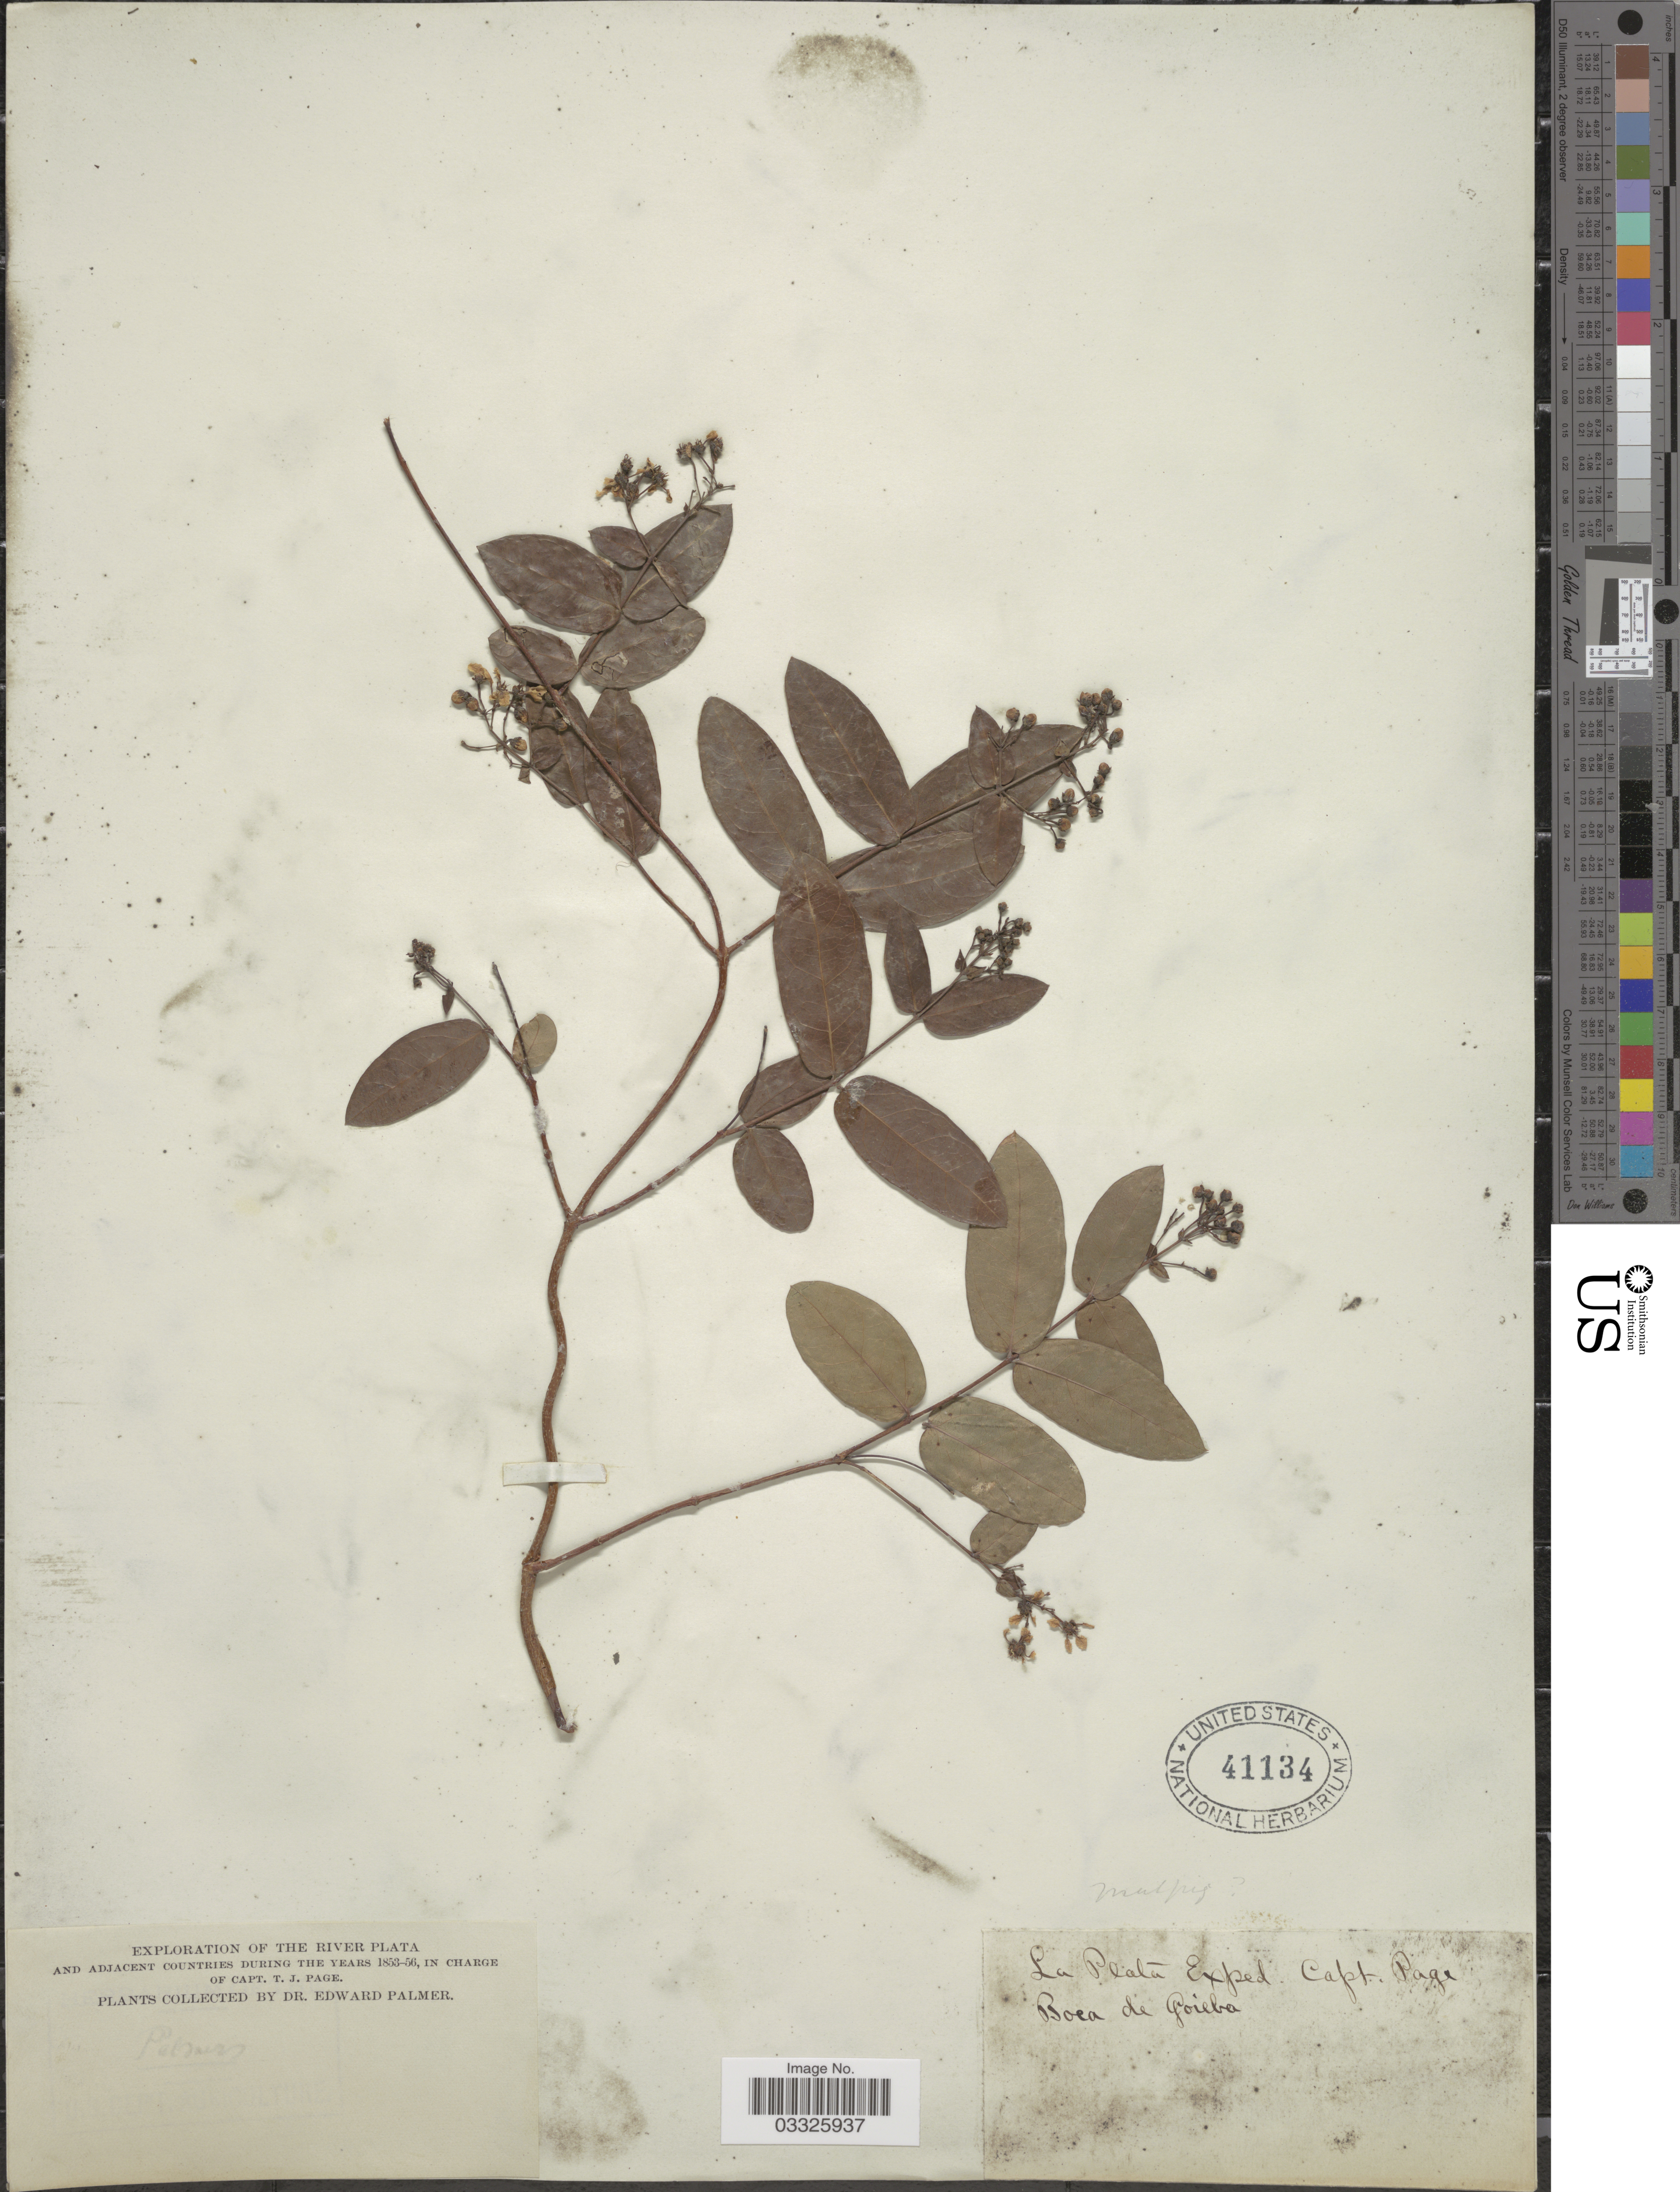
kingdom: Plantae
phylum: Tracheophyta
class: Magnoliopsida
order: Malpighiales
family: Malpighiaceae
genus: Heteropterys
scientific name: Heteropterys hypericifolia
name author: A. Juss.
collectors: E. Palmer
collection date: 1853/1856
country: Paraguay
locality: The River La Plata and adjacent countries.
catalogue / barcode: US 41134